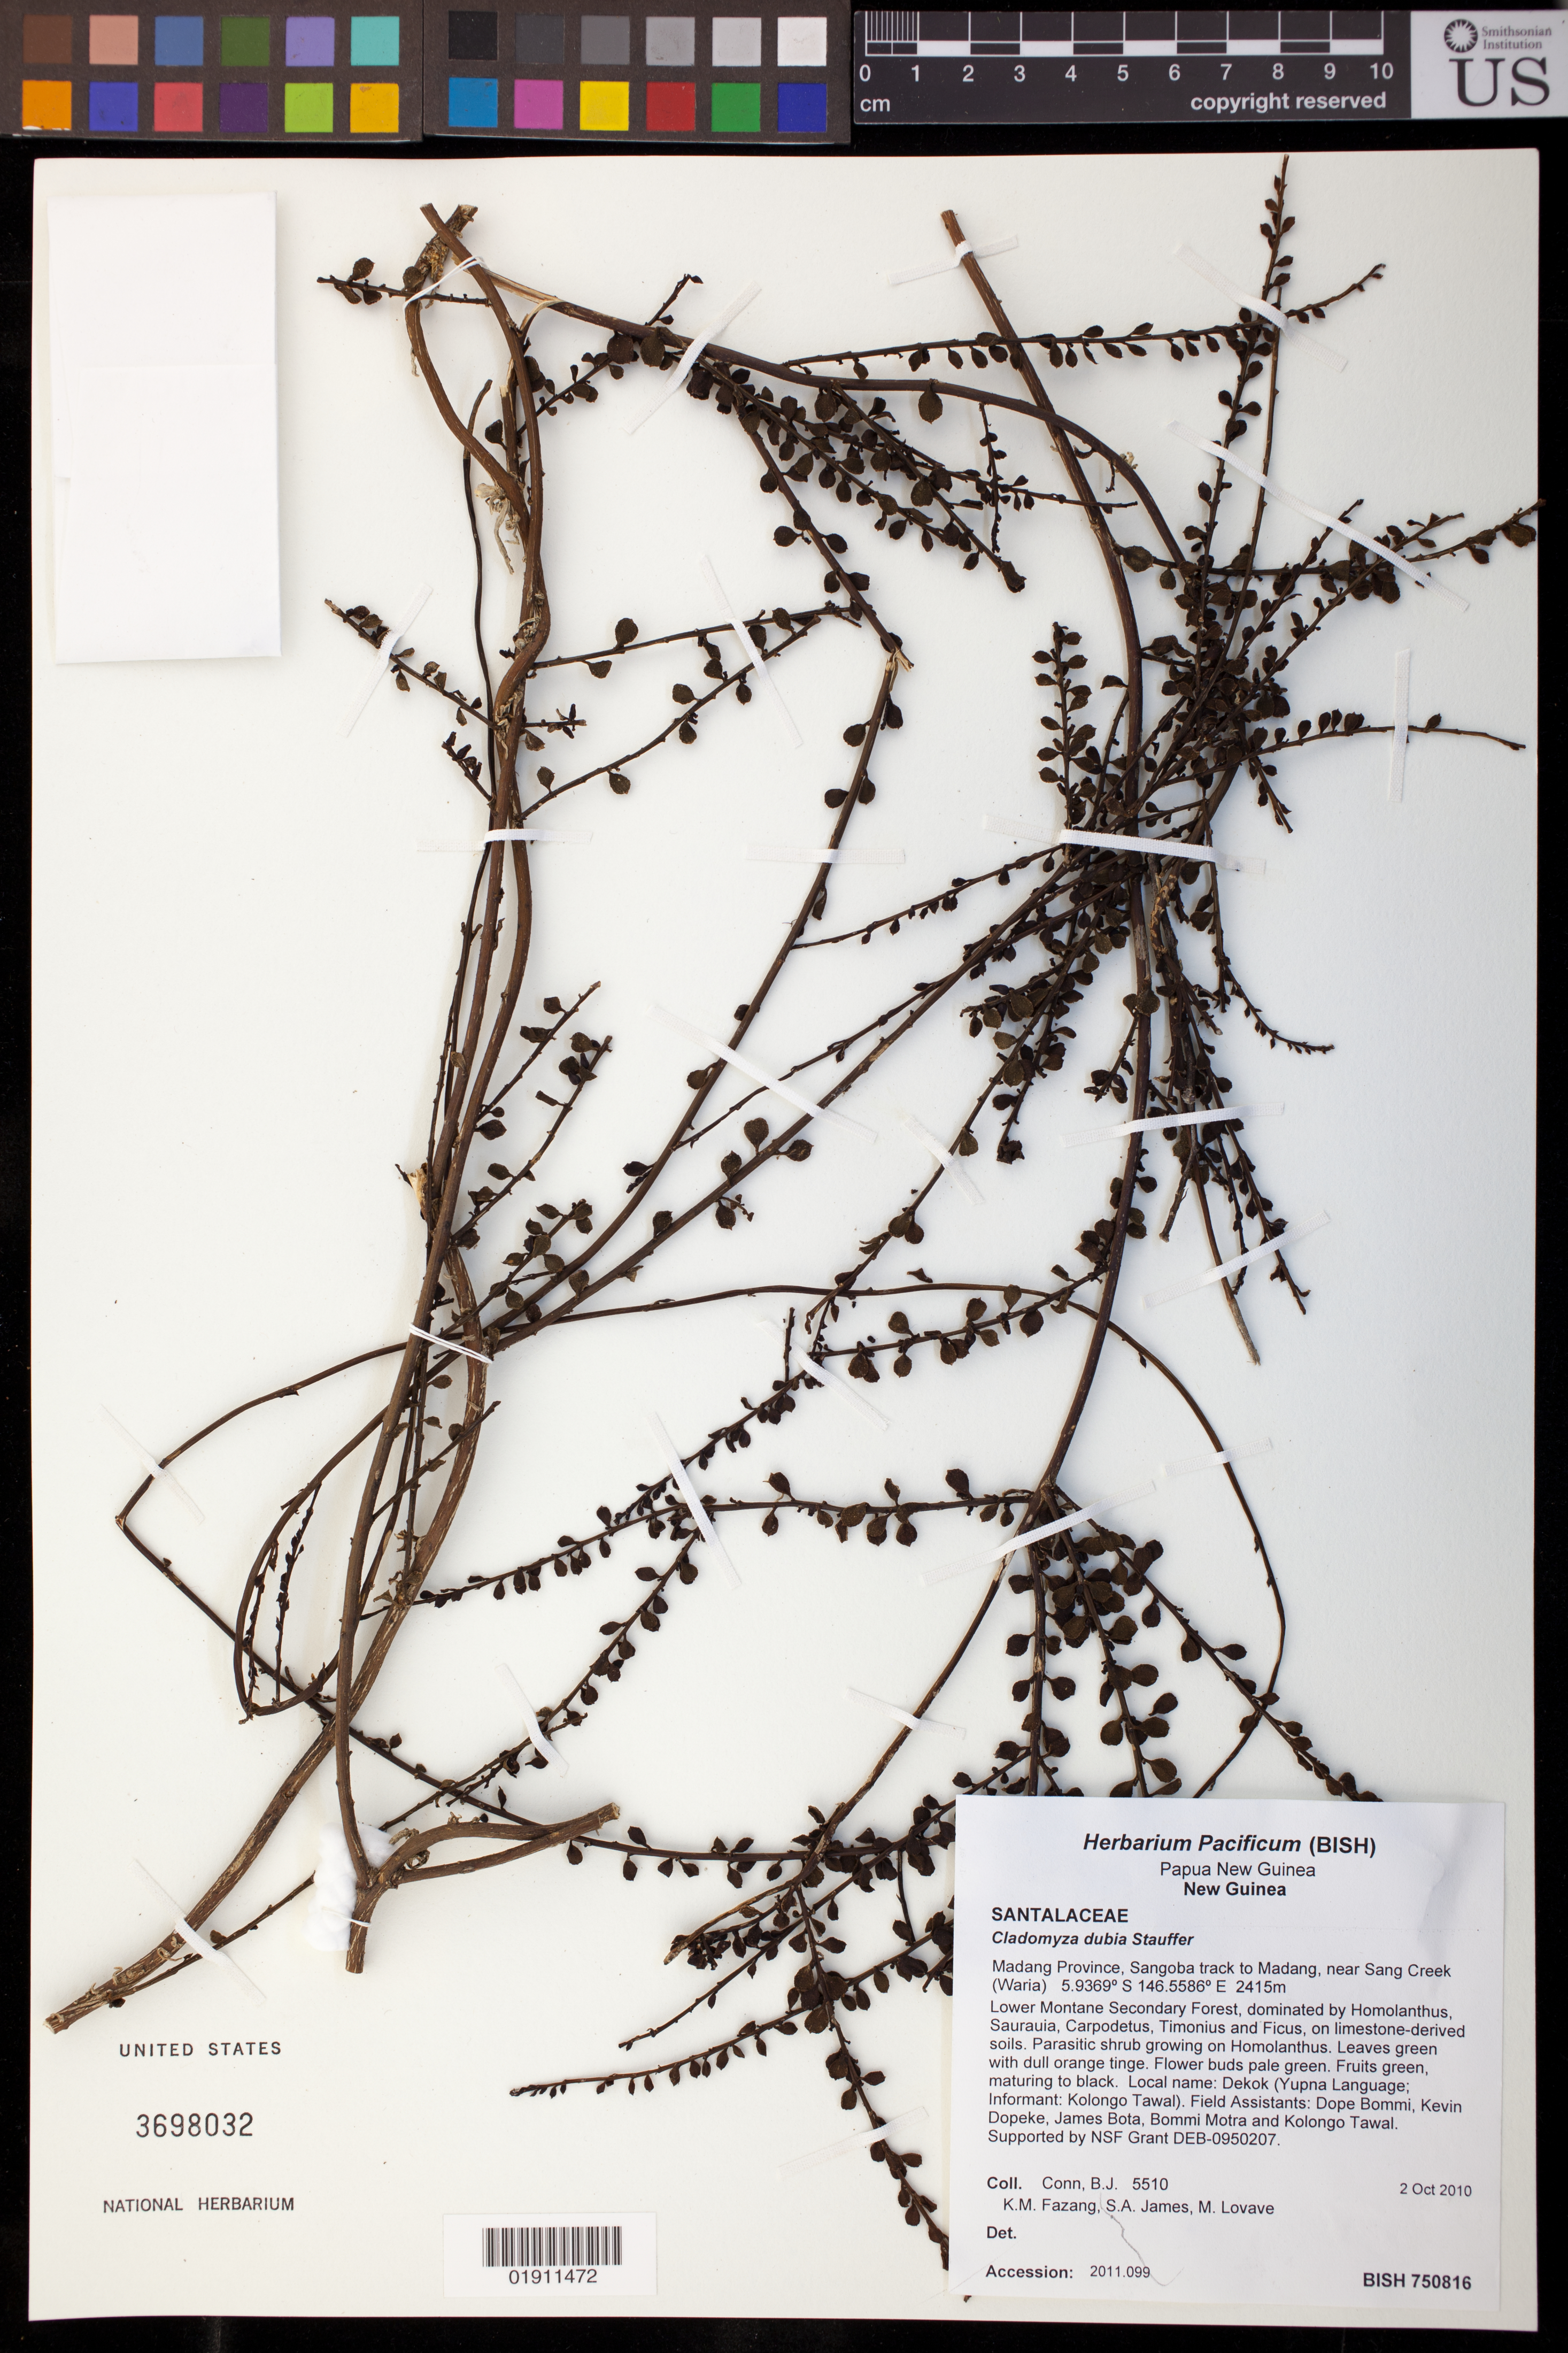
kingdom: Plantae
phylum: Tracheophyta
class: Magnoliopsida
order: Santalales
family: Amphorogynaceae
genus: Dendromyza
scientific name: Dendromyza dubia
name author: (Stauffer) Byng & Christenh.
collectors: B. Conn, K. Fazang, S. James & M. Lovave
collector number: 5510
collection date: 2010-10-02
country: Papua New Guinea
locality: Sangoba track to Madang, near Sang Creek (Waria)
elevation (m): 2415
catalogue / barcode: US 3698032